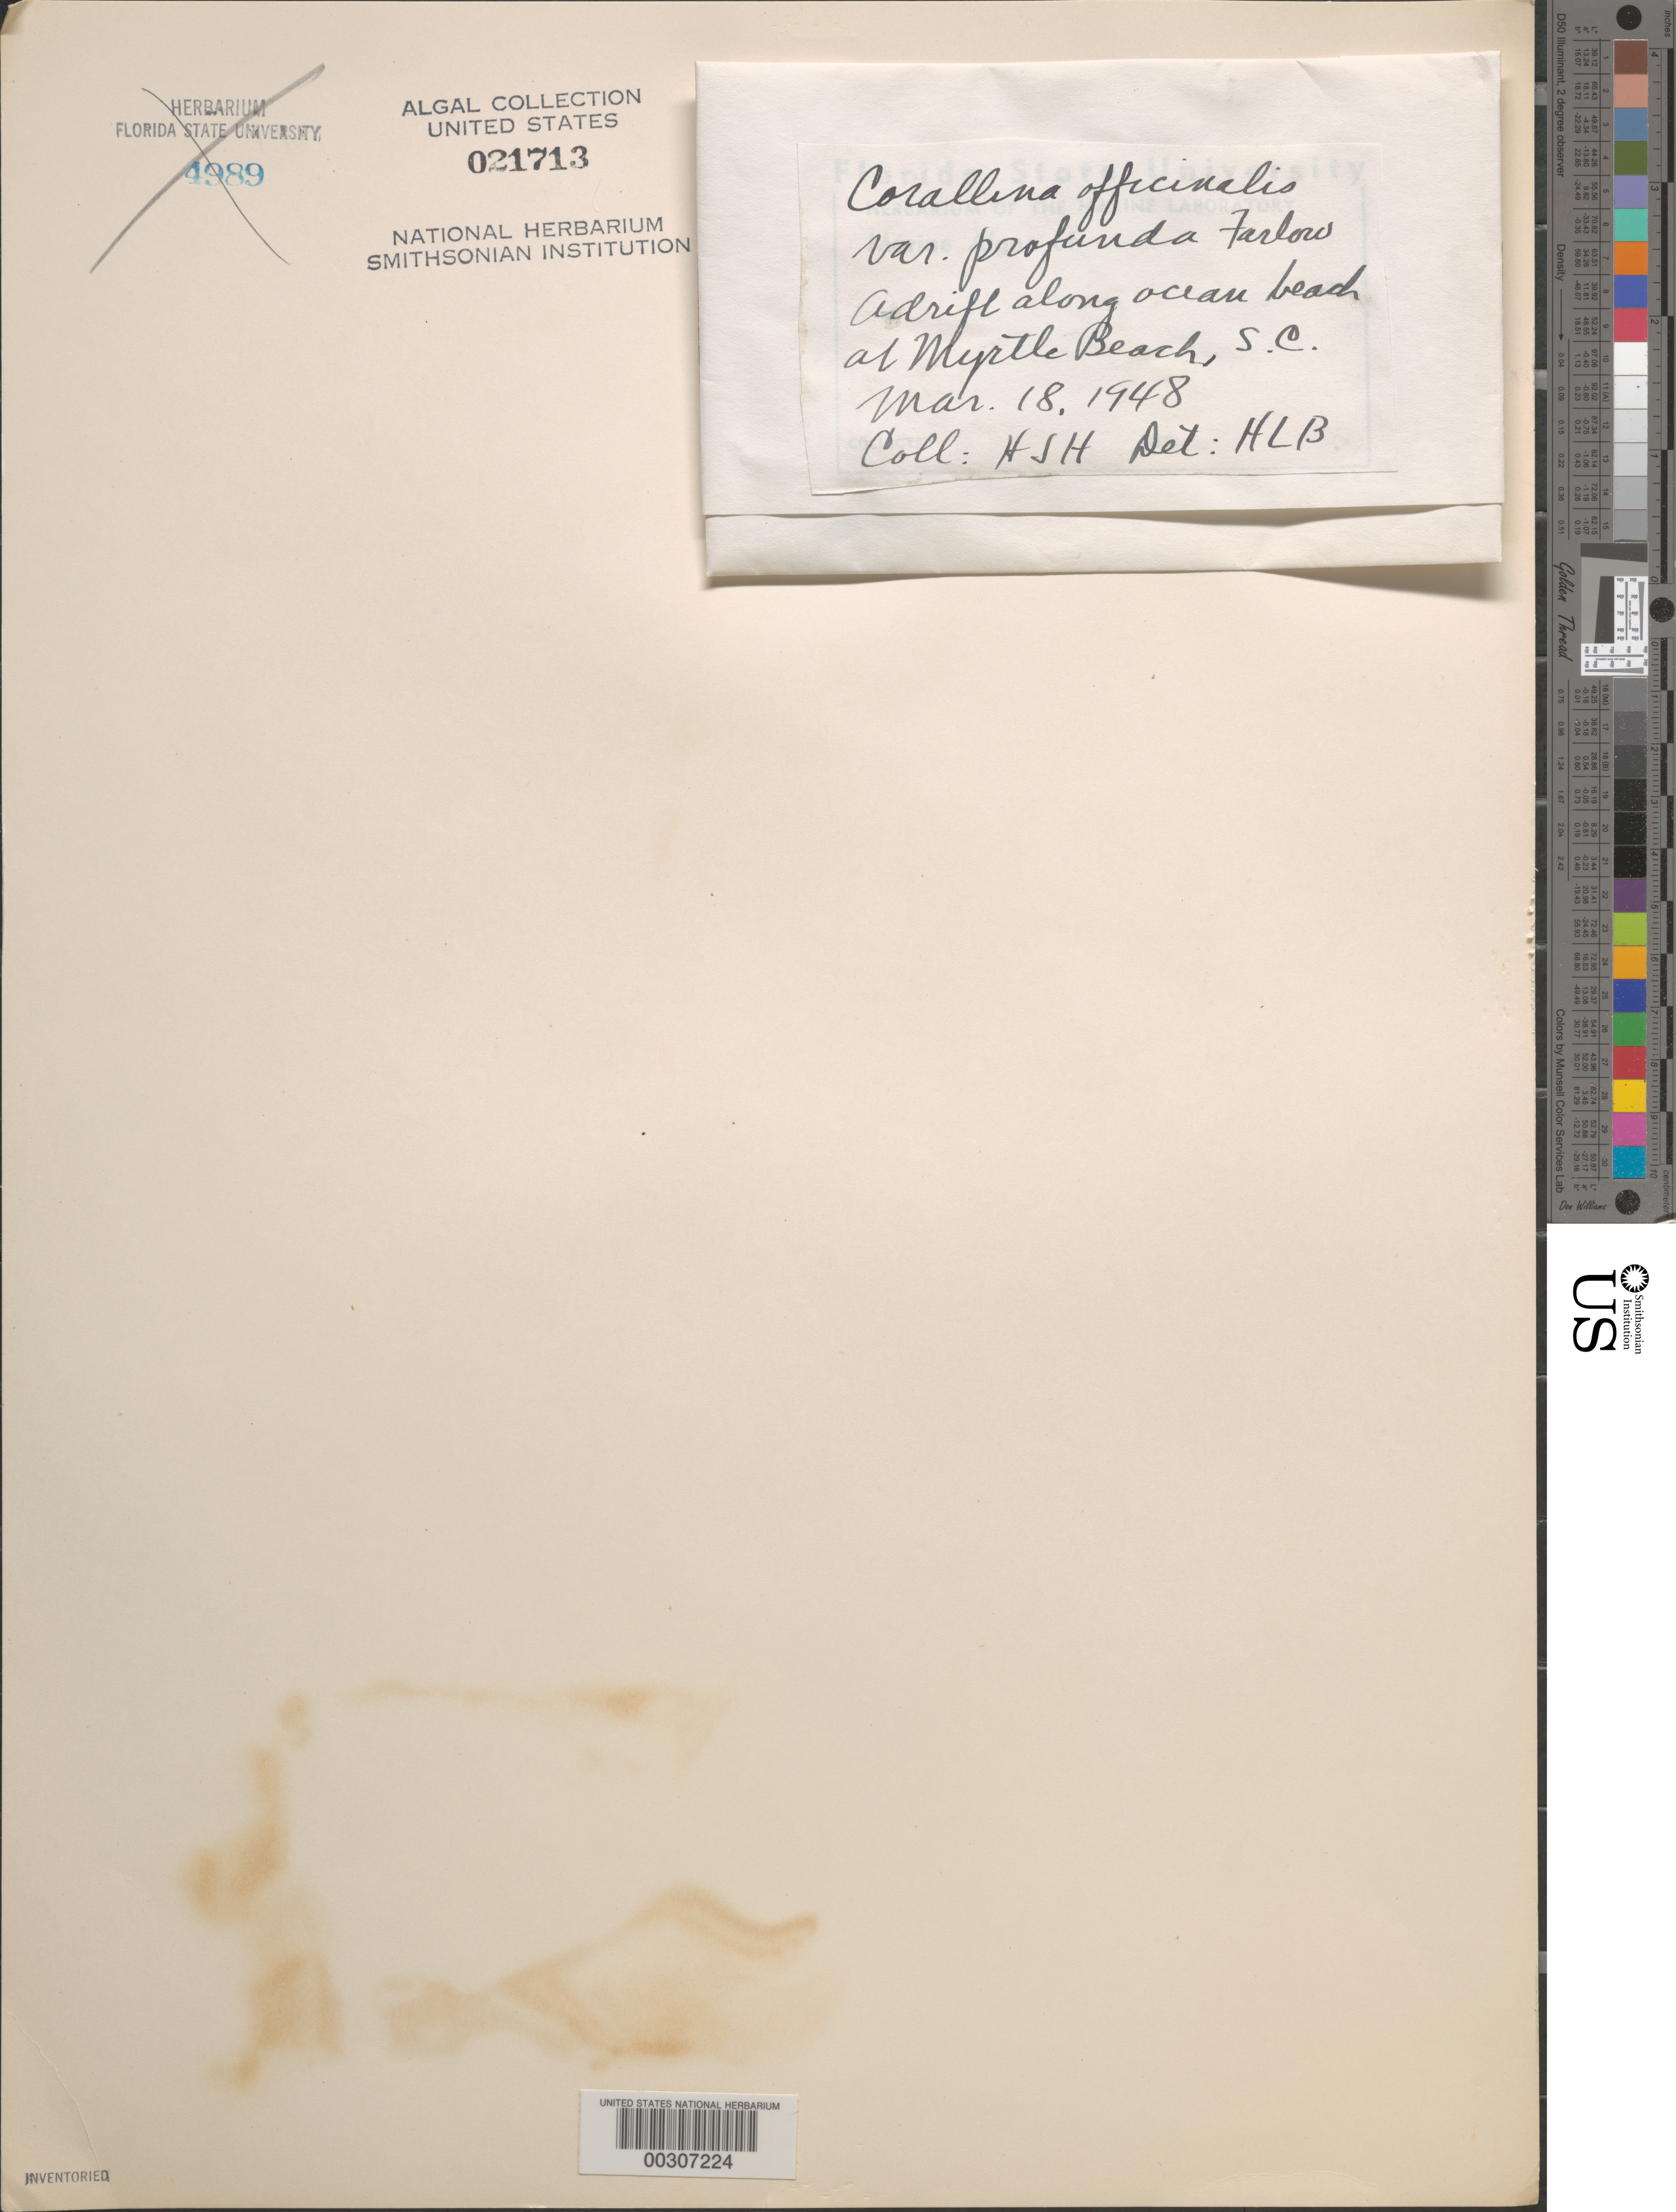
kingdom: Plantae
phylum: Rhodophyta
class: Florideophyceae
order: Corallinales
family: Corallinaceae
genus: Corallina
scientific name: Corallina officinalis var. profunda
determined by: Blomquist, H. L.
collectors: H. J. Humm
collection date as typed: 18 Mar 1948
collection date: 1948-03-18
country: United States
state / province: South Carolina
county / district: Horry County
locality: Myrtle Beach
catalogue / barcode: US 21713